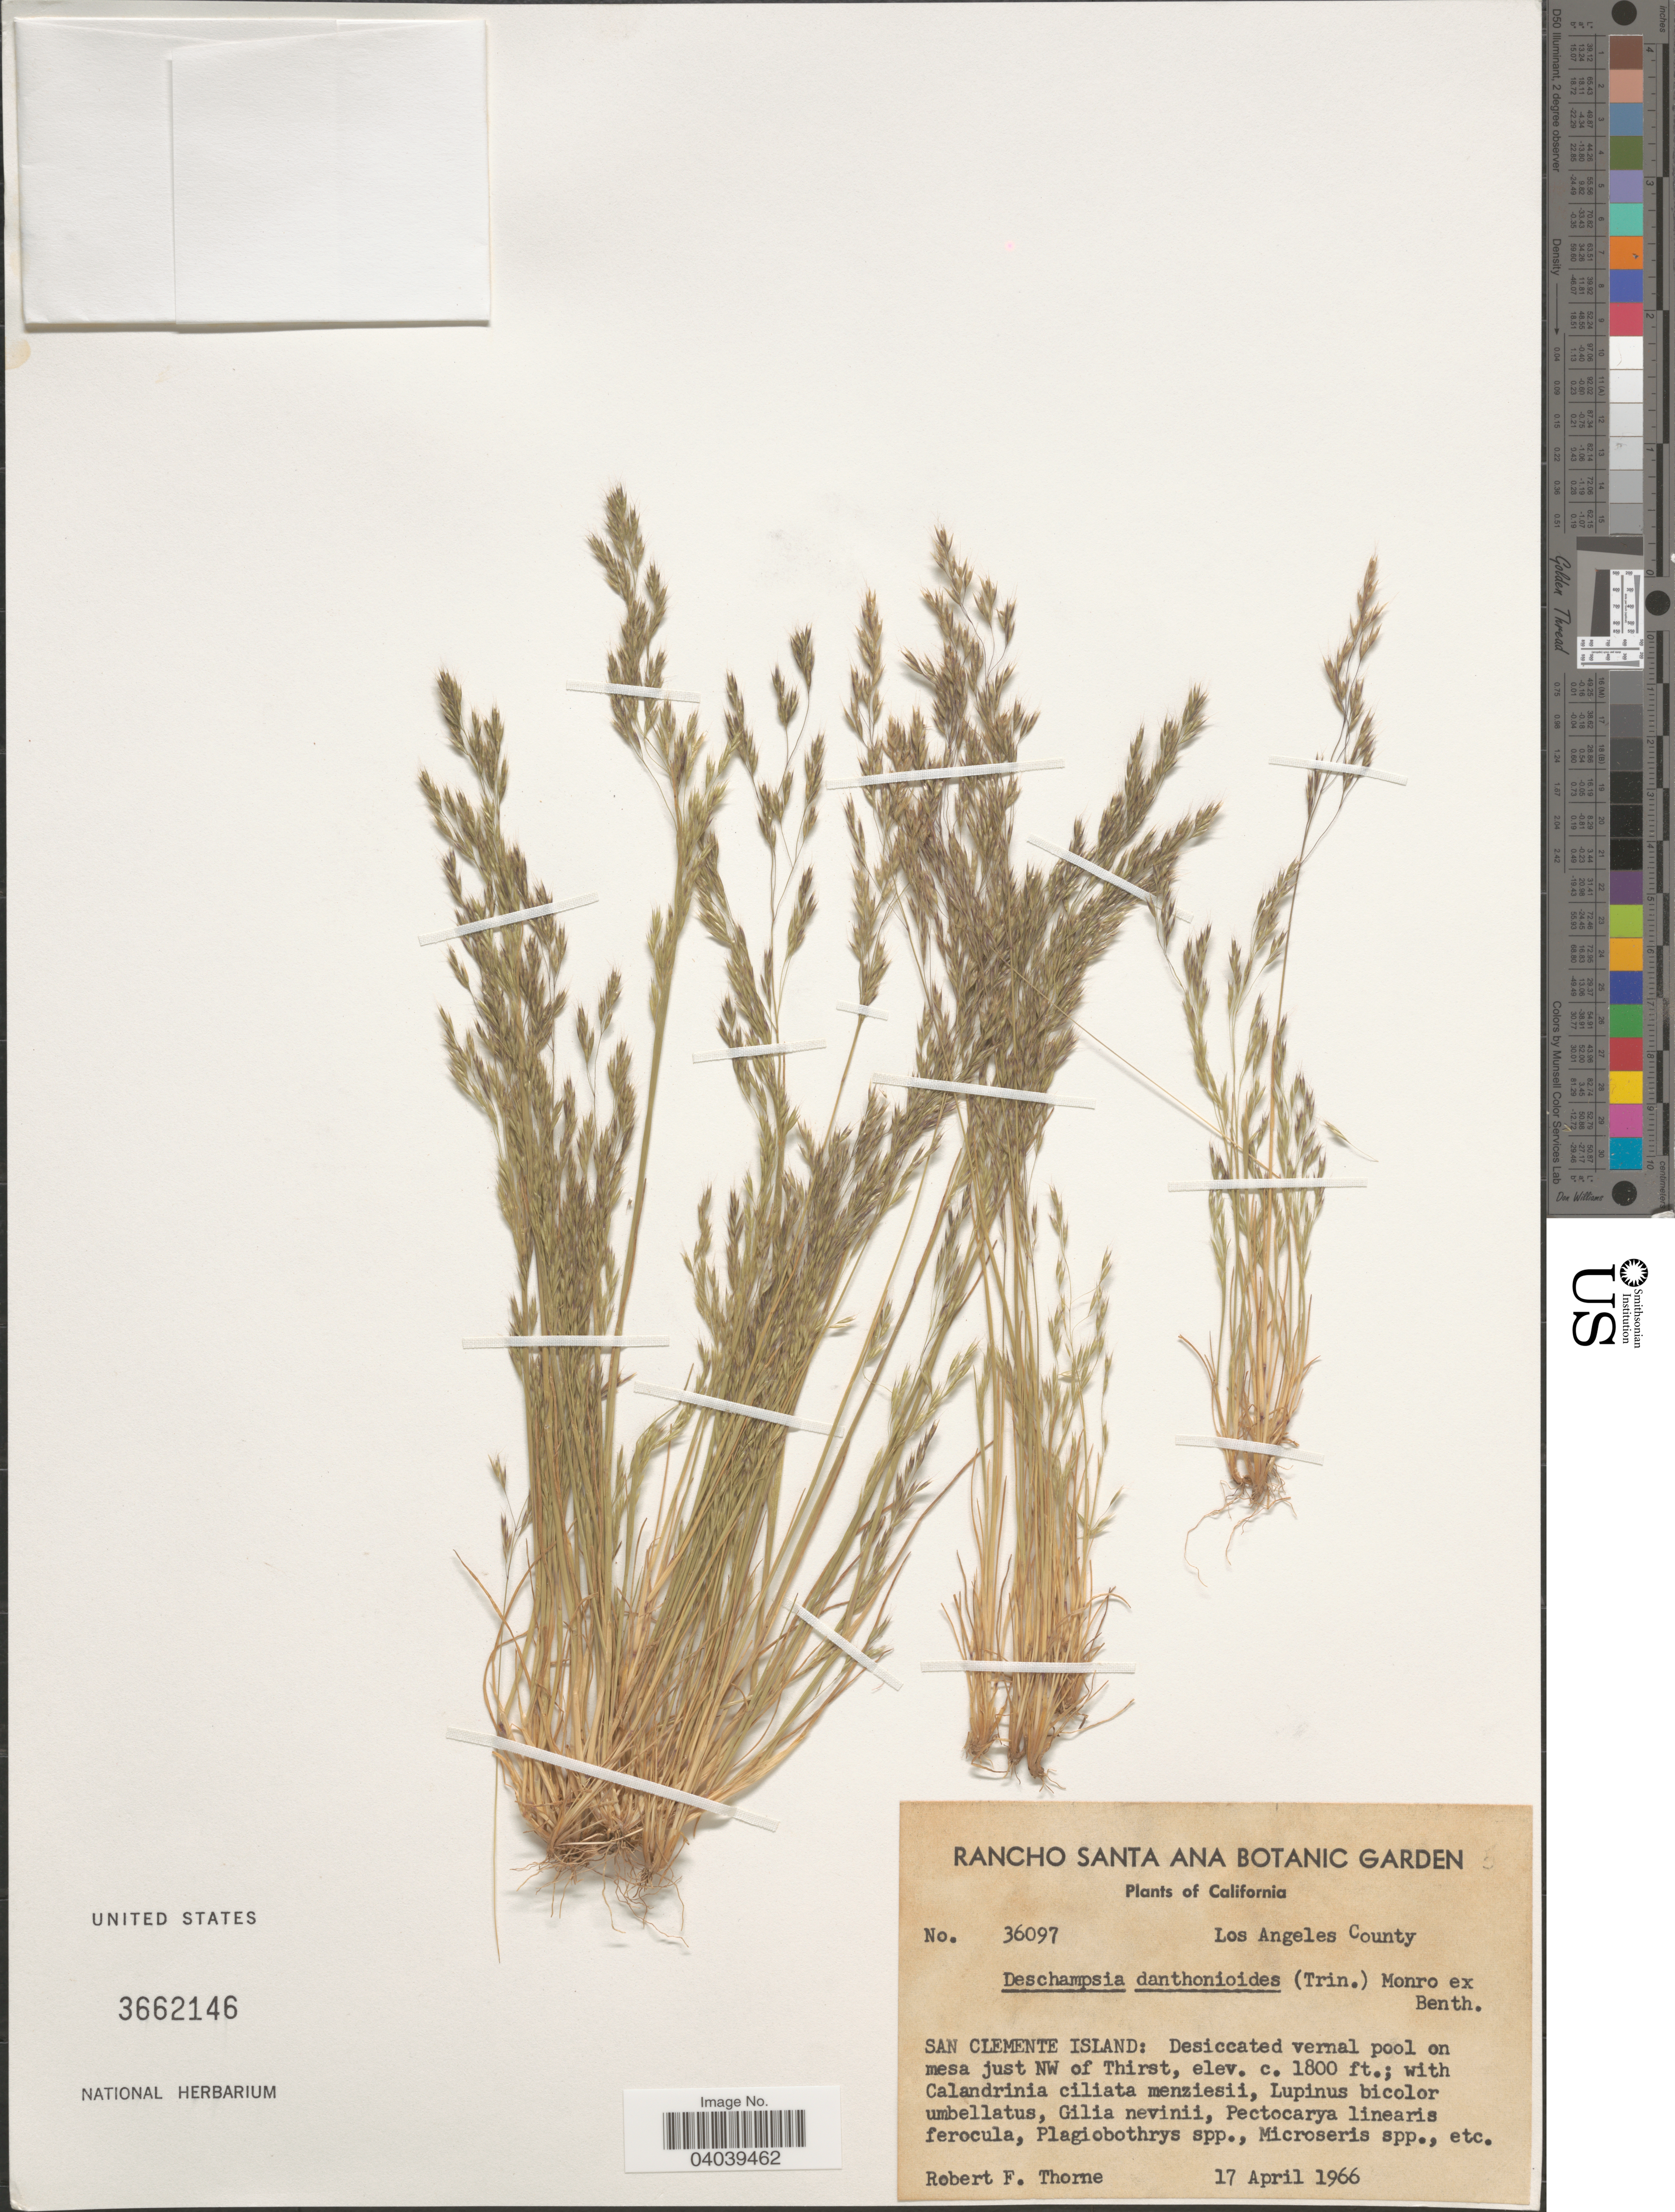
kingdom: Plantae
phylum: Tracheophyta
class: Liliopsida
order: Poales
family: Poaceae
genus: Deschampsia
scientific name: Deschampsia danthonioides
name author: (Trin.) Munro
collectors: R. F. Thorne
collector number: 36097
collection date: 1966-04-17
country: United States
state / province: California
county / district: Los Angeles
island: San Clemente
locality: San Clemente Island: Desiccated vernal pool on mesa just NW of Thirst.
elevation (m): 549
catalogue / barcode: US 3662146